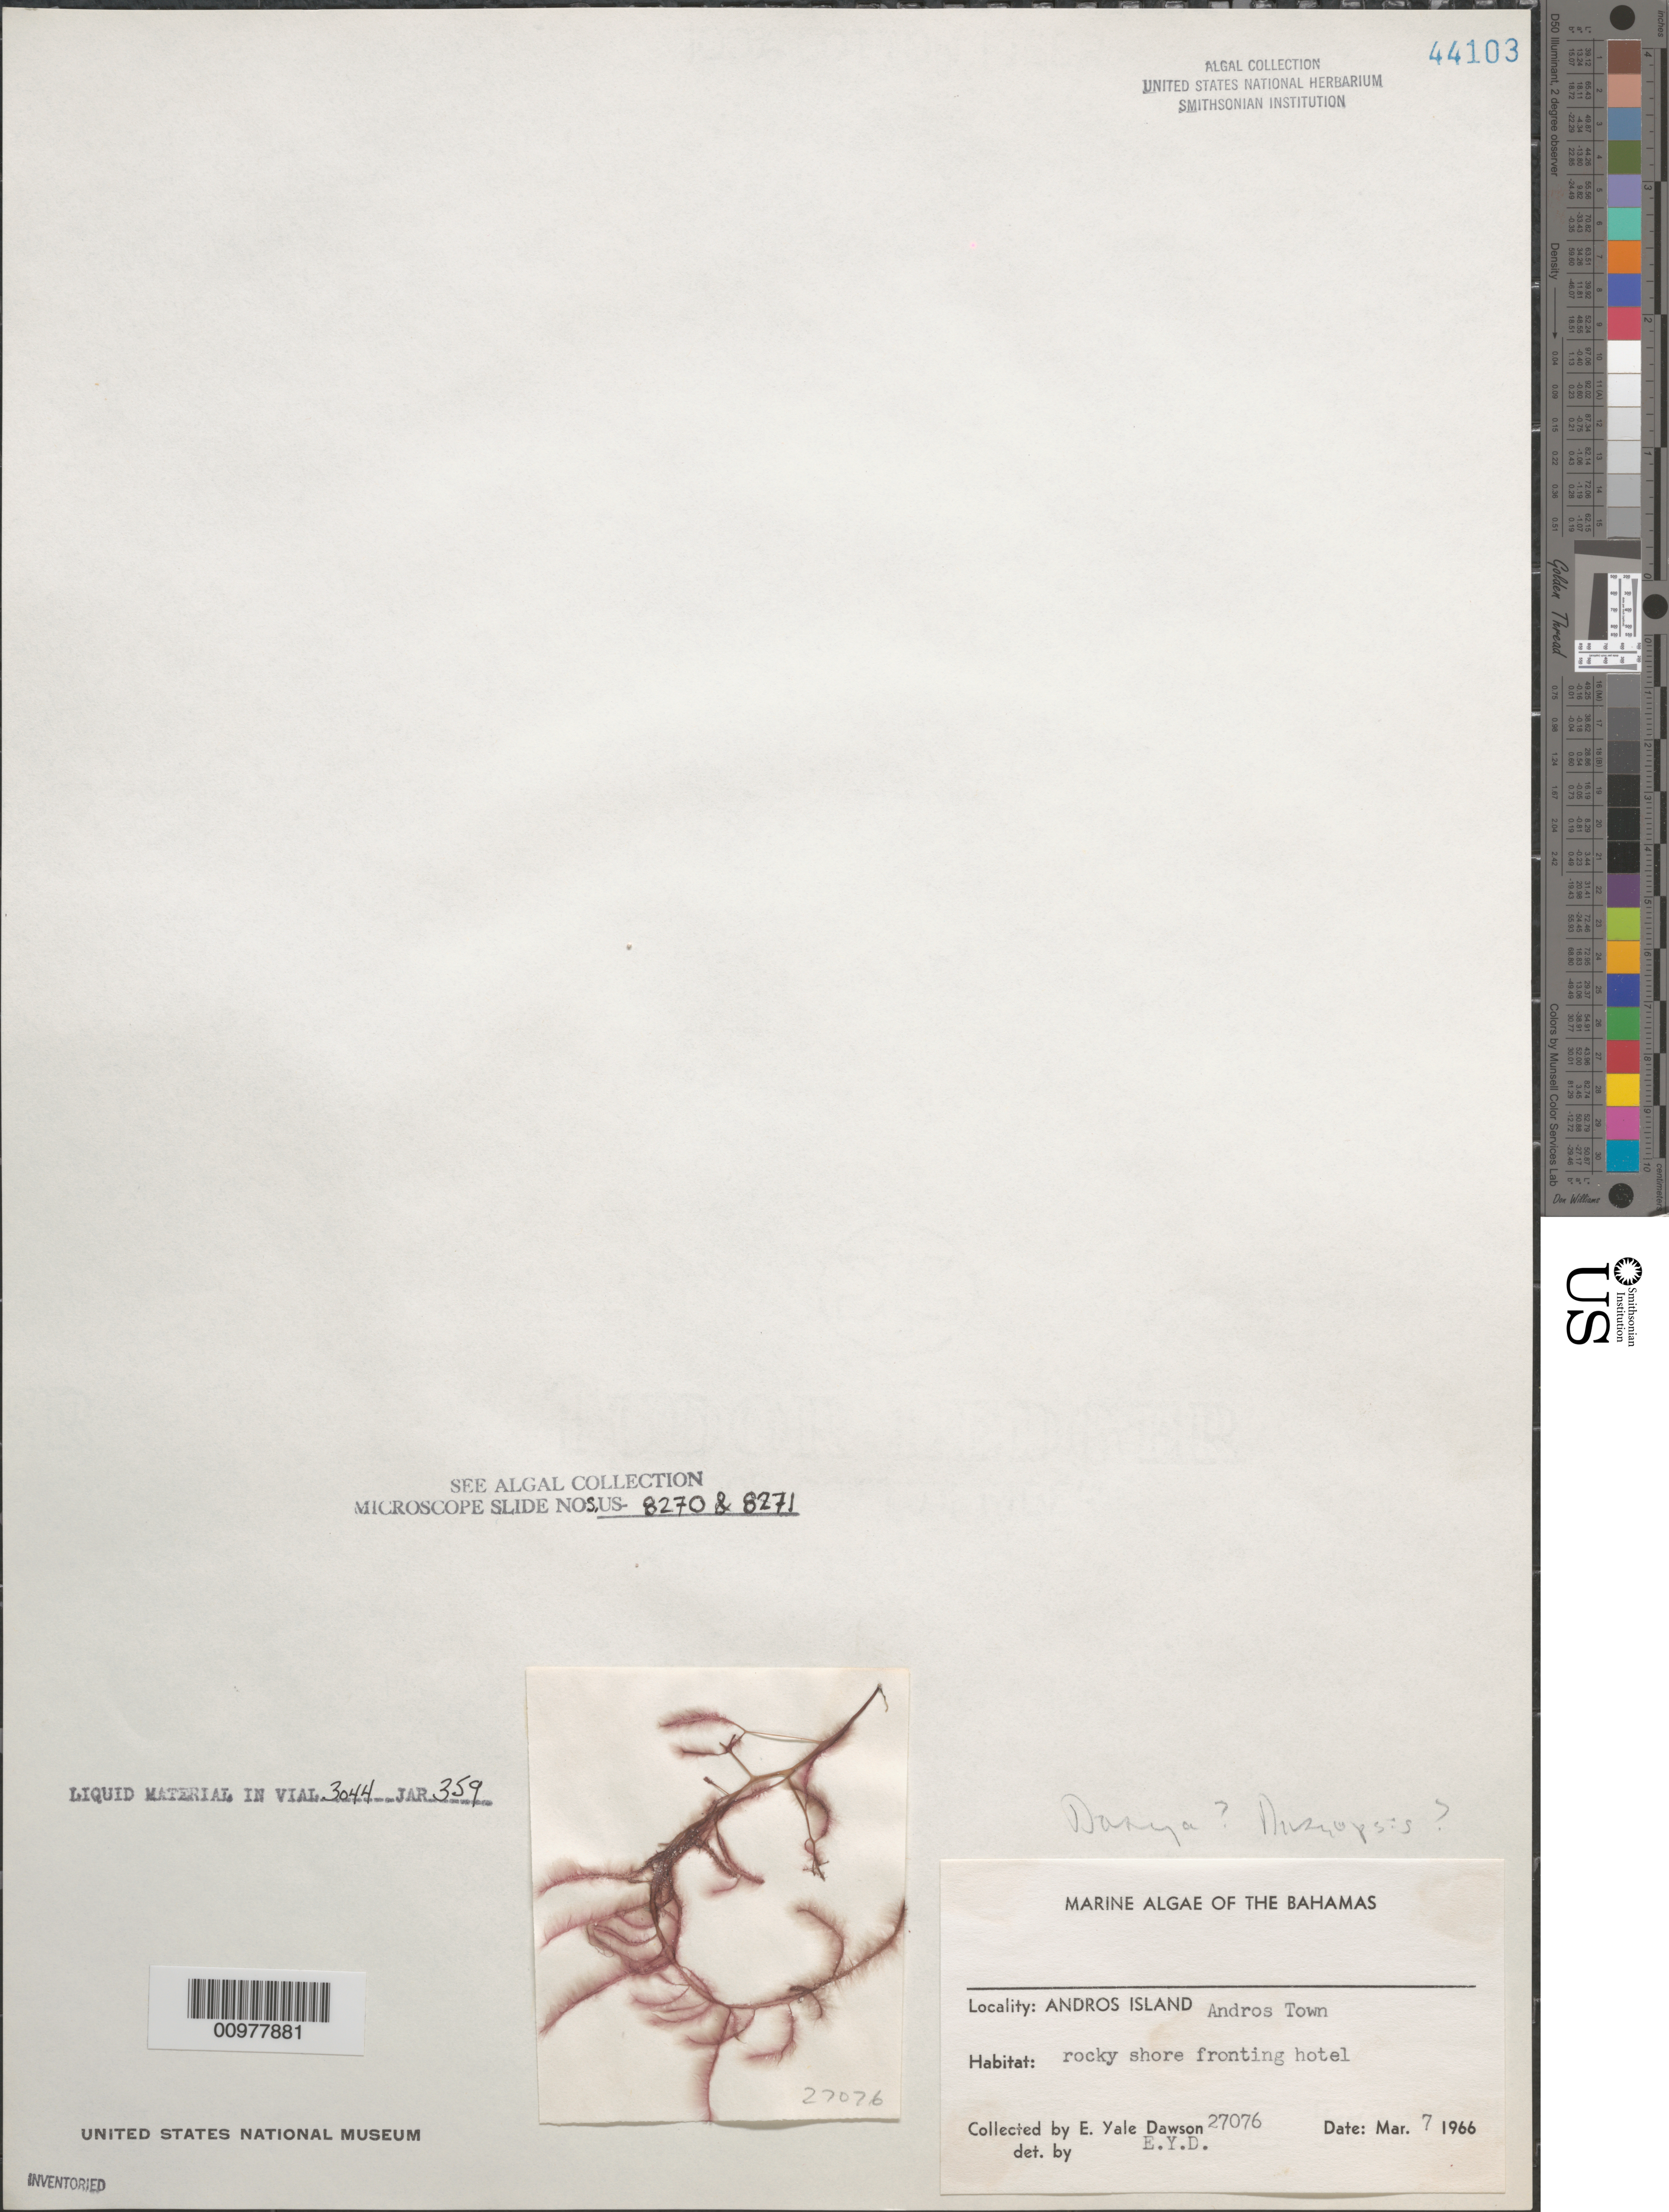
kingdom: Plantae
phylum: Rhodophyta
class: Florideophyceae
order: Ceramiales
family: Dasyaceae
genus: Dasya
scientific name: Dasya sp.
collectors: E. Y. Dawson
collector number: EYD 27076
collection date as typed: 07 Mar 1966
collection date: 1966-03-07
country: Bahamas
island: Andros Island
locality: Andros Town, hotel shore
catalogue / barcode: US 44103